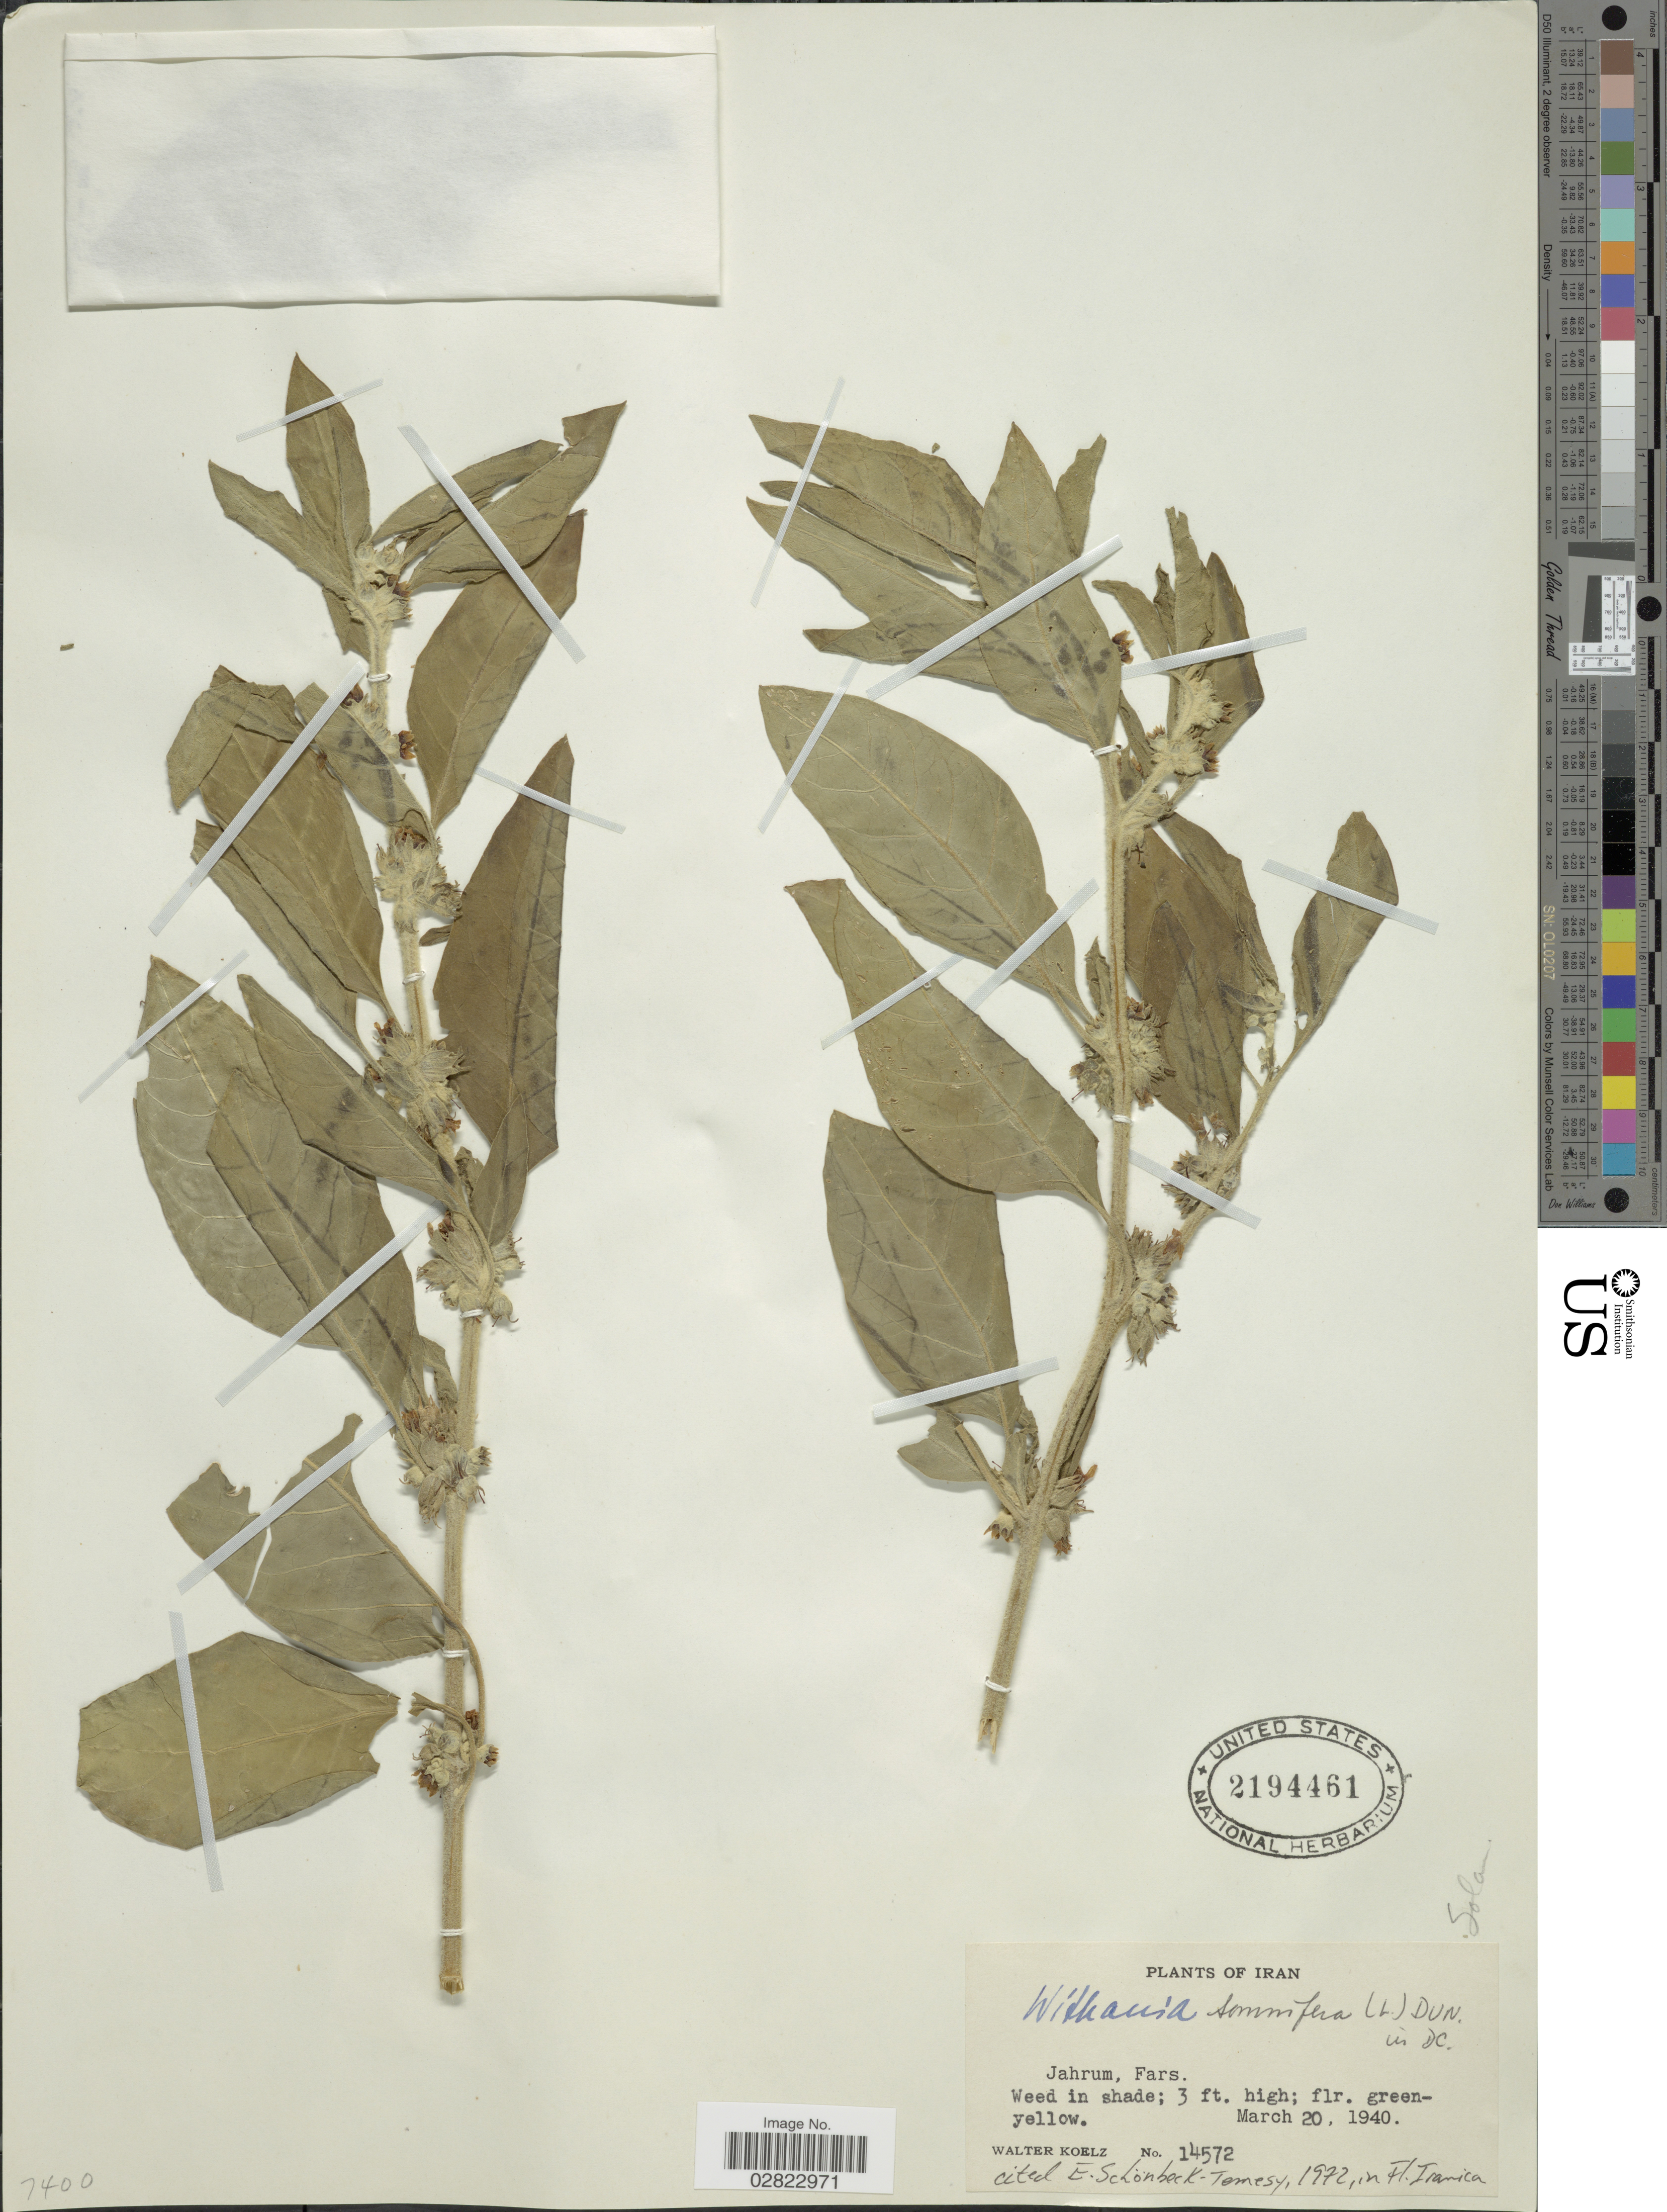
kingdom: Plantae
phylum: Tracheophyta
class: Magnoliopsida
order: Solanales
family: Solanaceae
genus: Withania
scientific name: Withania somnifera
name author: (L.) Dunal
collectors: W. N. Koelz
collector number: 14572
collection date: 1940-03-20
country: Iran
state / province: Fars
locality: Jahrum.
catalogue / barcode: US 2194461